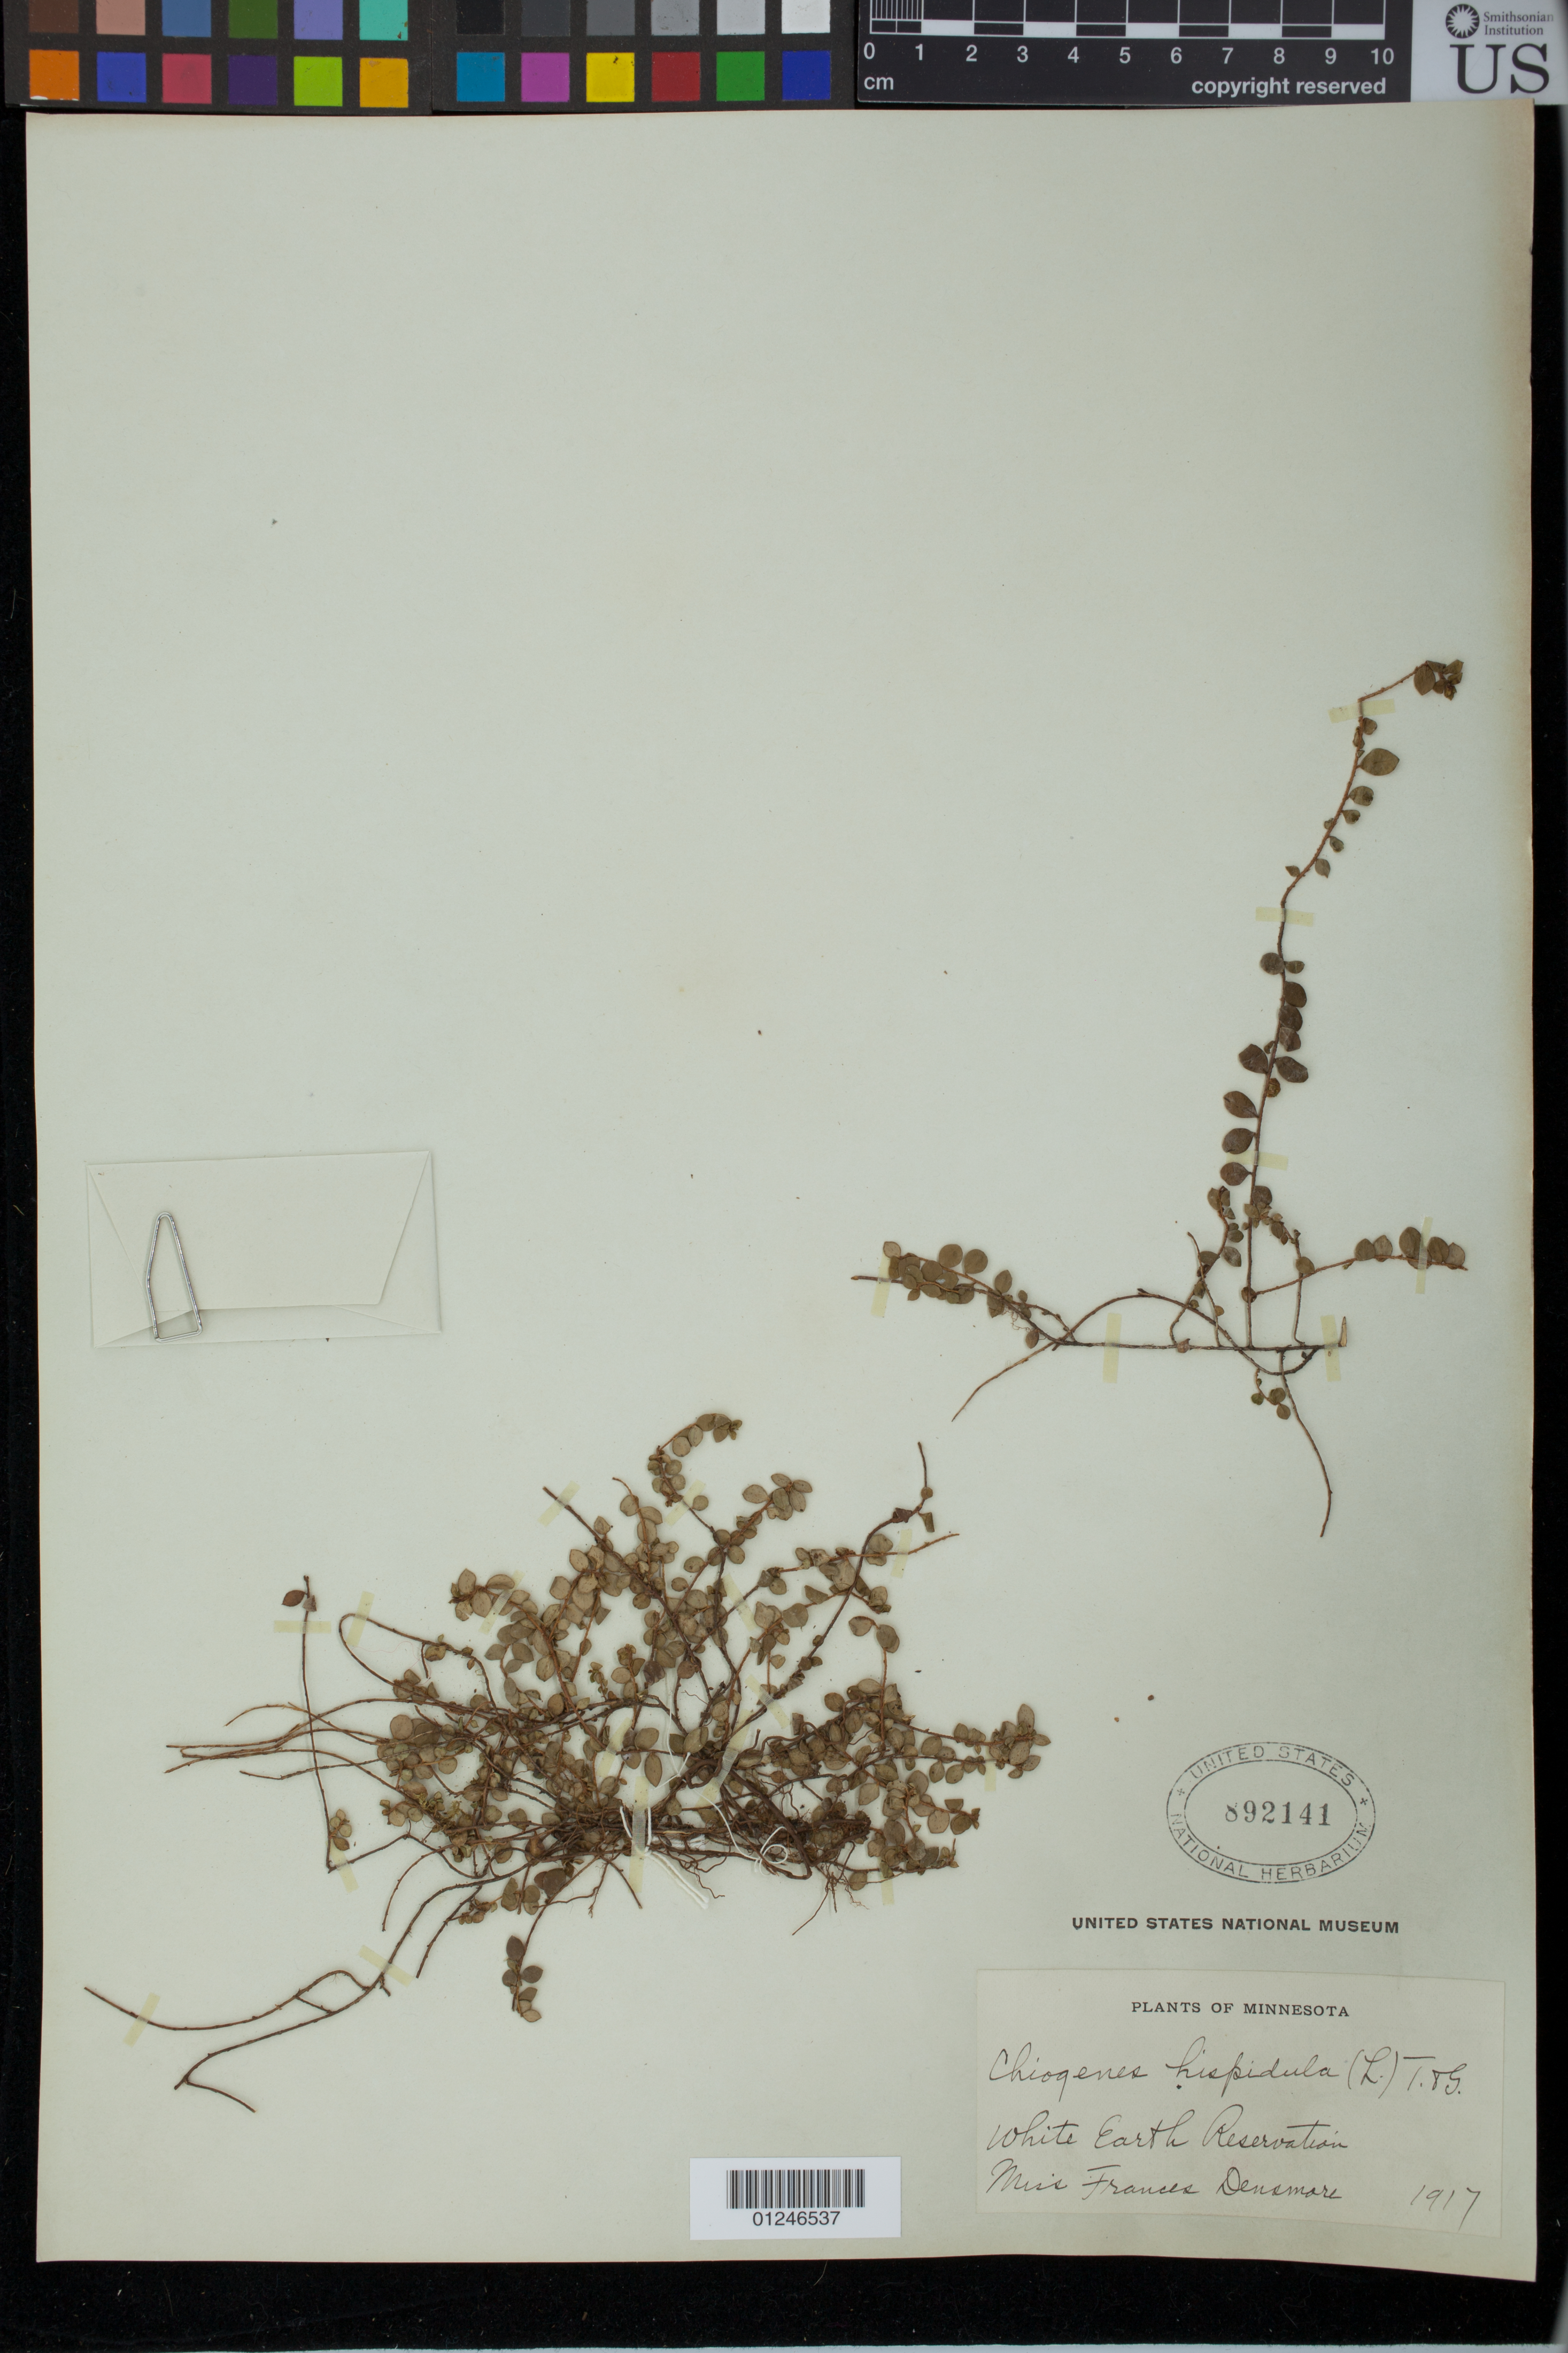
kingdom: Plantae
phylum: Tracheophyta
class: Magnoliopsida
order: Ericales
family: Ericaceae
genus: Gaultheria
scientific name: Gaultheria hispidula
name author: (L.) Muhl. ex Bigelow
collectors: F. Densmore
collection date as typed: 1917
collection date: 1917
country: United States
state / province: Minnesota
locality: White earth reservation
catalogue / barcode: US 892141